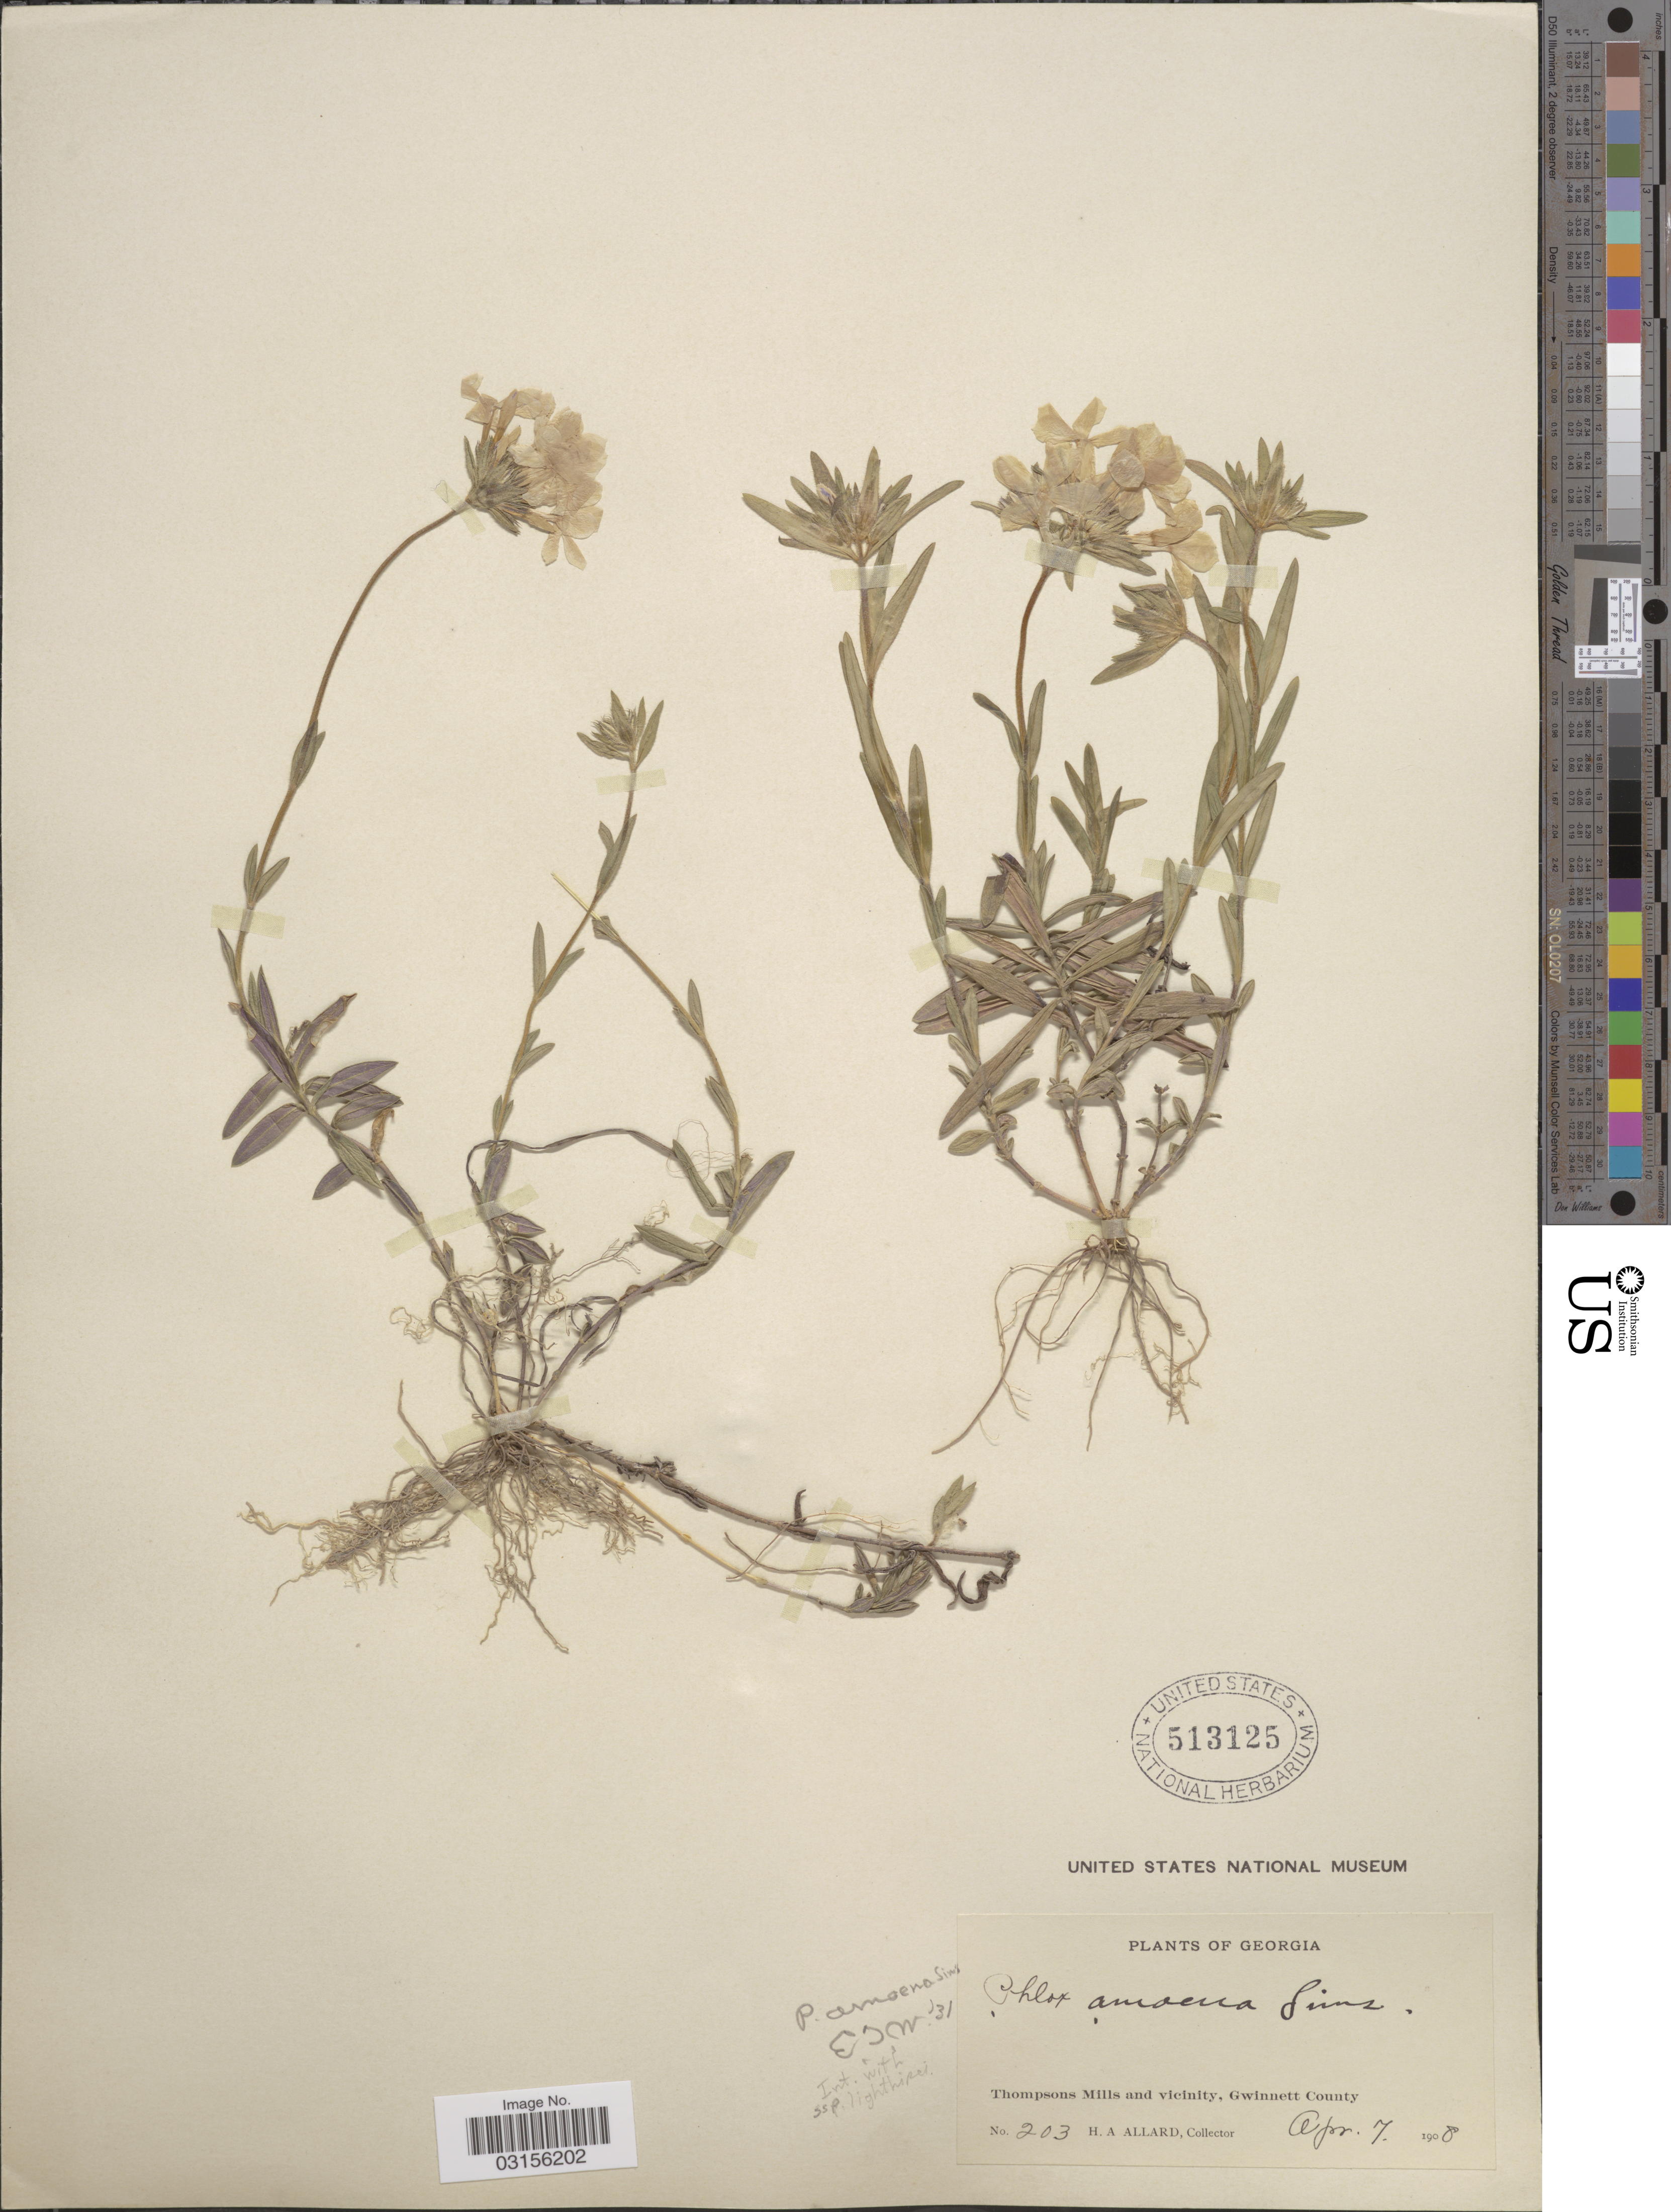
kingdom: Plantae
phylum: Tracheophyta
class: Magnoliopsida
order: Ericales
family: Polemoniaceae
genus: Phlox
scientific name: Phlox amoena subsp. lighthipei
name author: (Small) Wherry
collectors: H. A. Allard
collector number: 203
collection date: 1908-04-07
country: United States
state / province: Georgia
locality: Thompsons Mills and vicinity, Gwinnett County.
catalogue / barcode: US 513125